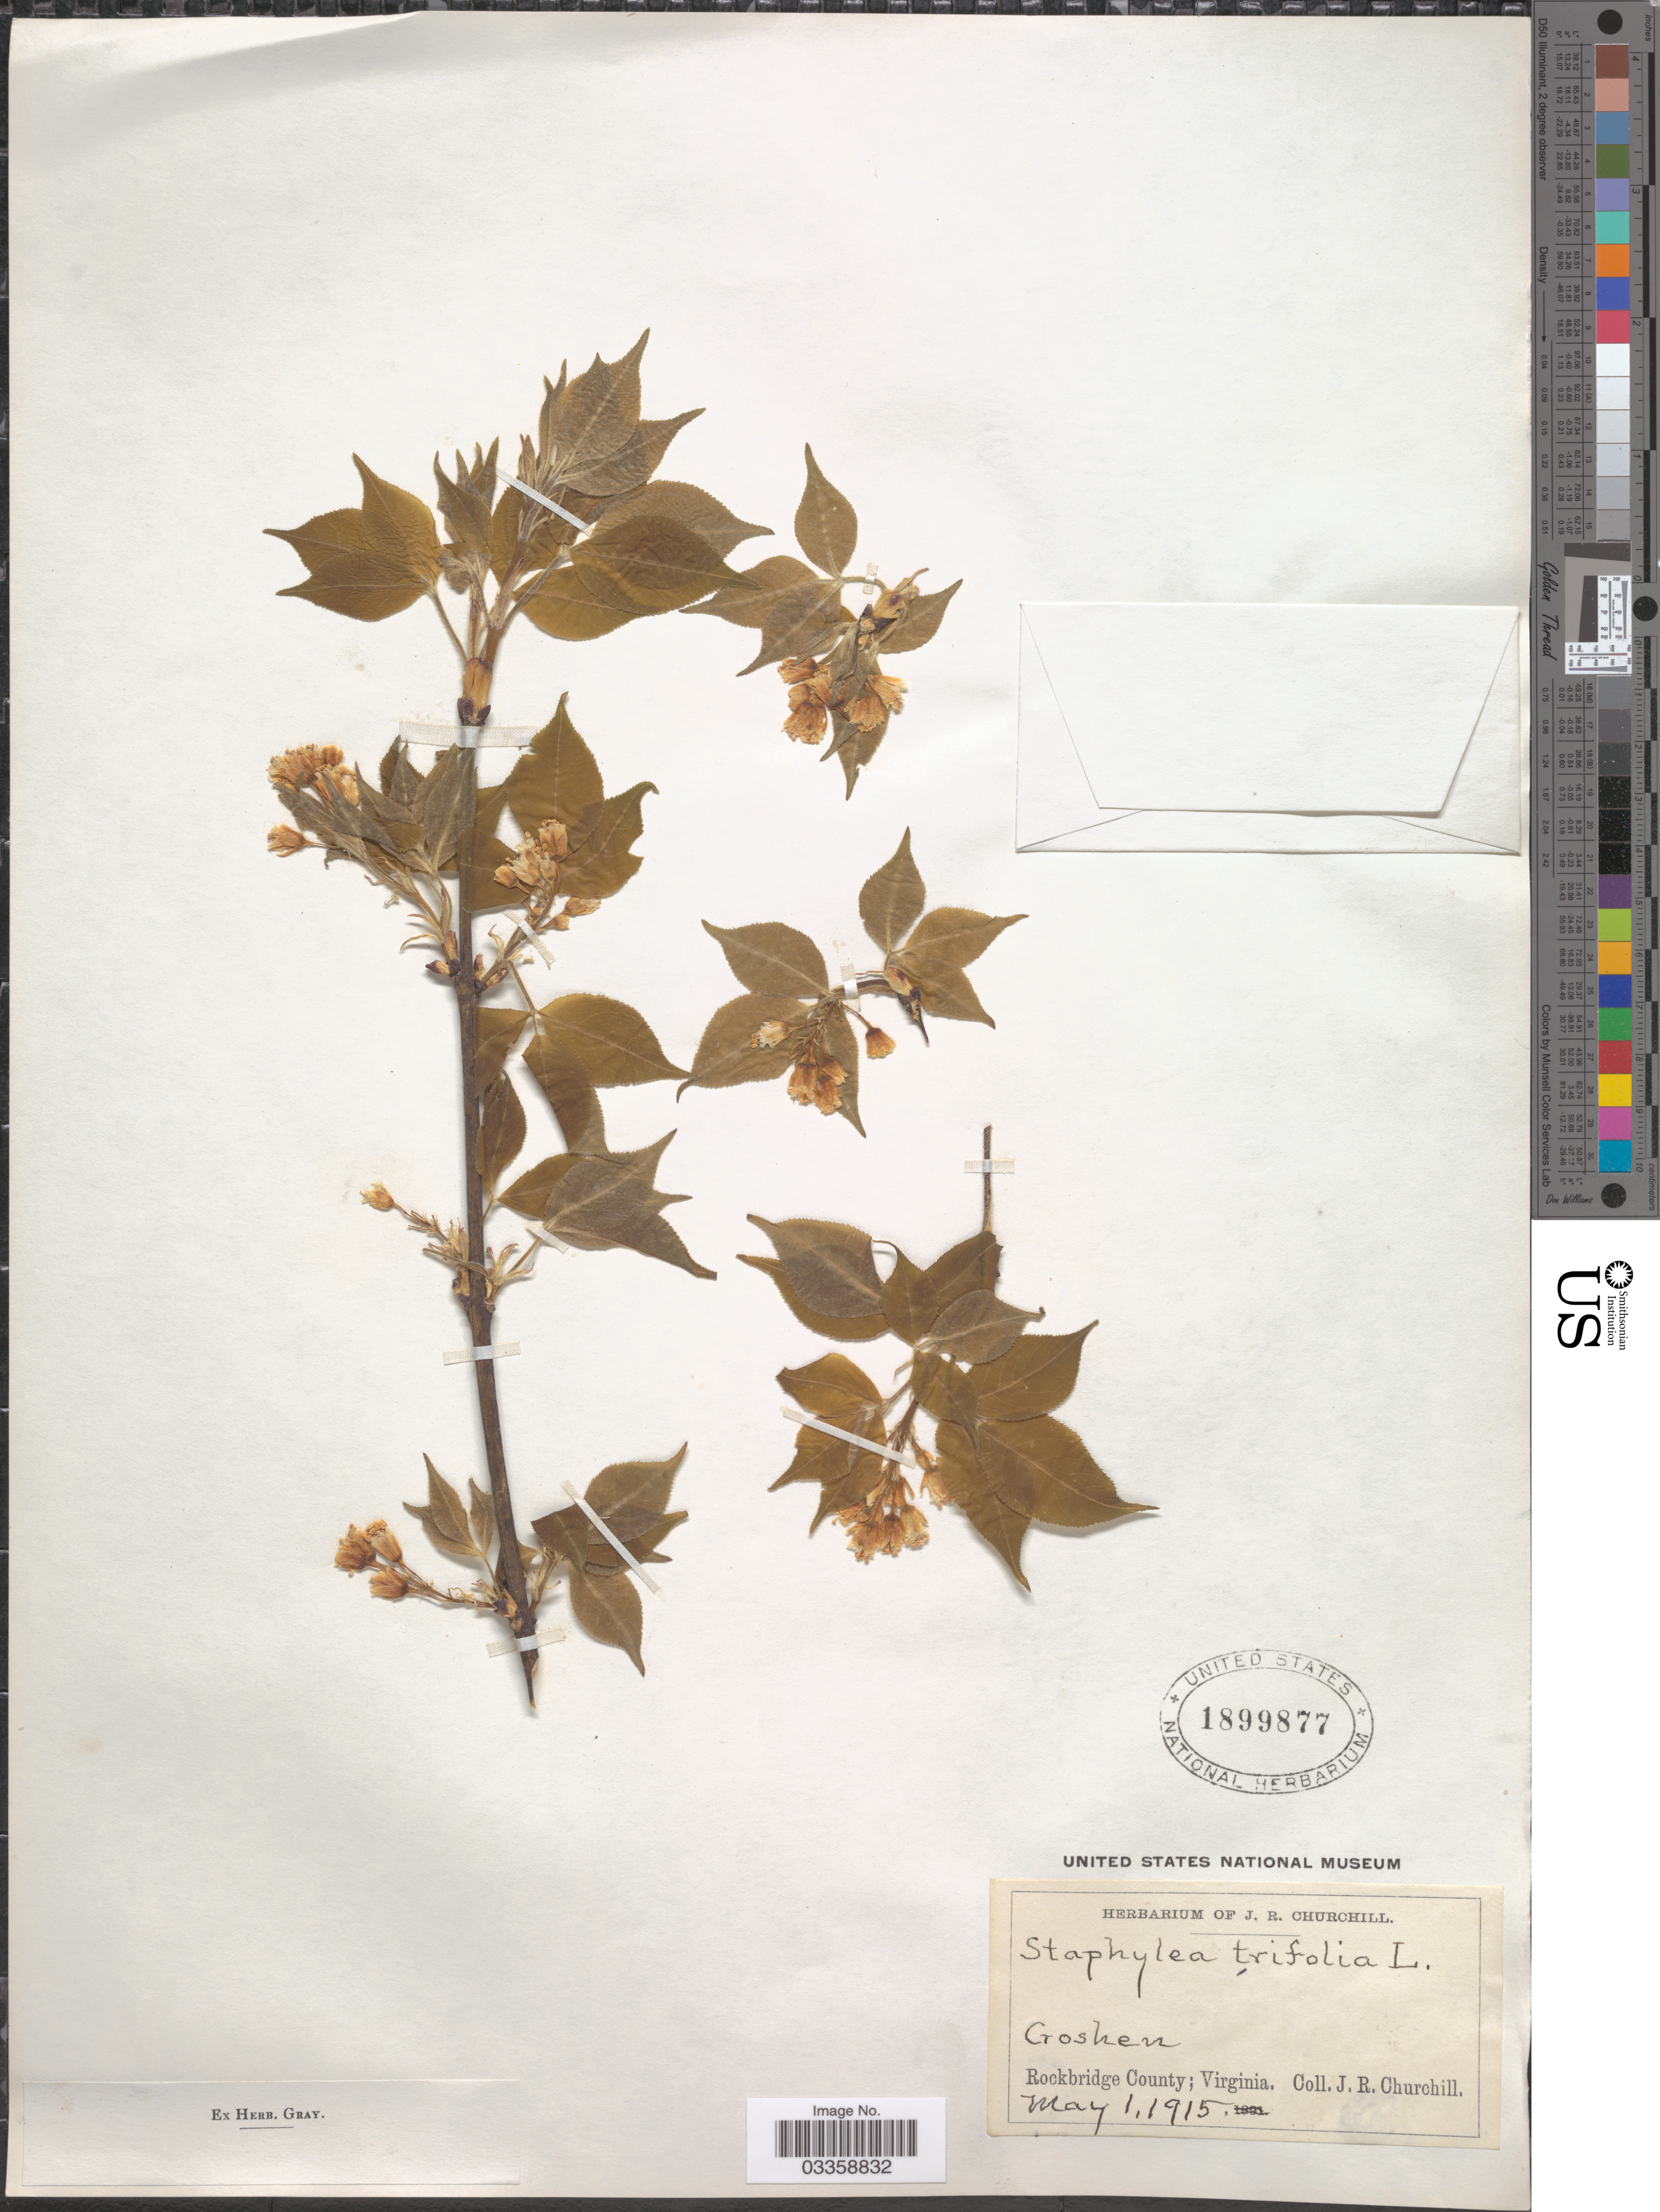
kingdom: Plantae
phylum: Tracheophyta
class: Magnoliopsida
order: Crossosomatales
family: Staphyleaceae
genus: Staphylea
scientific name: Staphylea trifolia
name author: L.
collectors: J. Churchill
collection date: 1915-05-01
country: United States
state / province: Virginia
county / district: Rockbridge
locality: Goshen. Rockbridge County.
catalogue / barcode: US 1899877